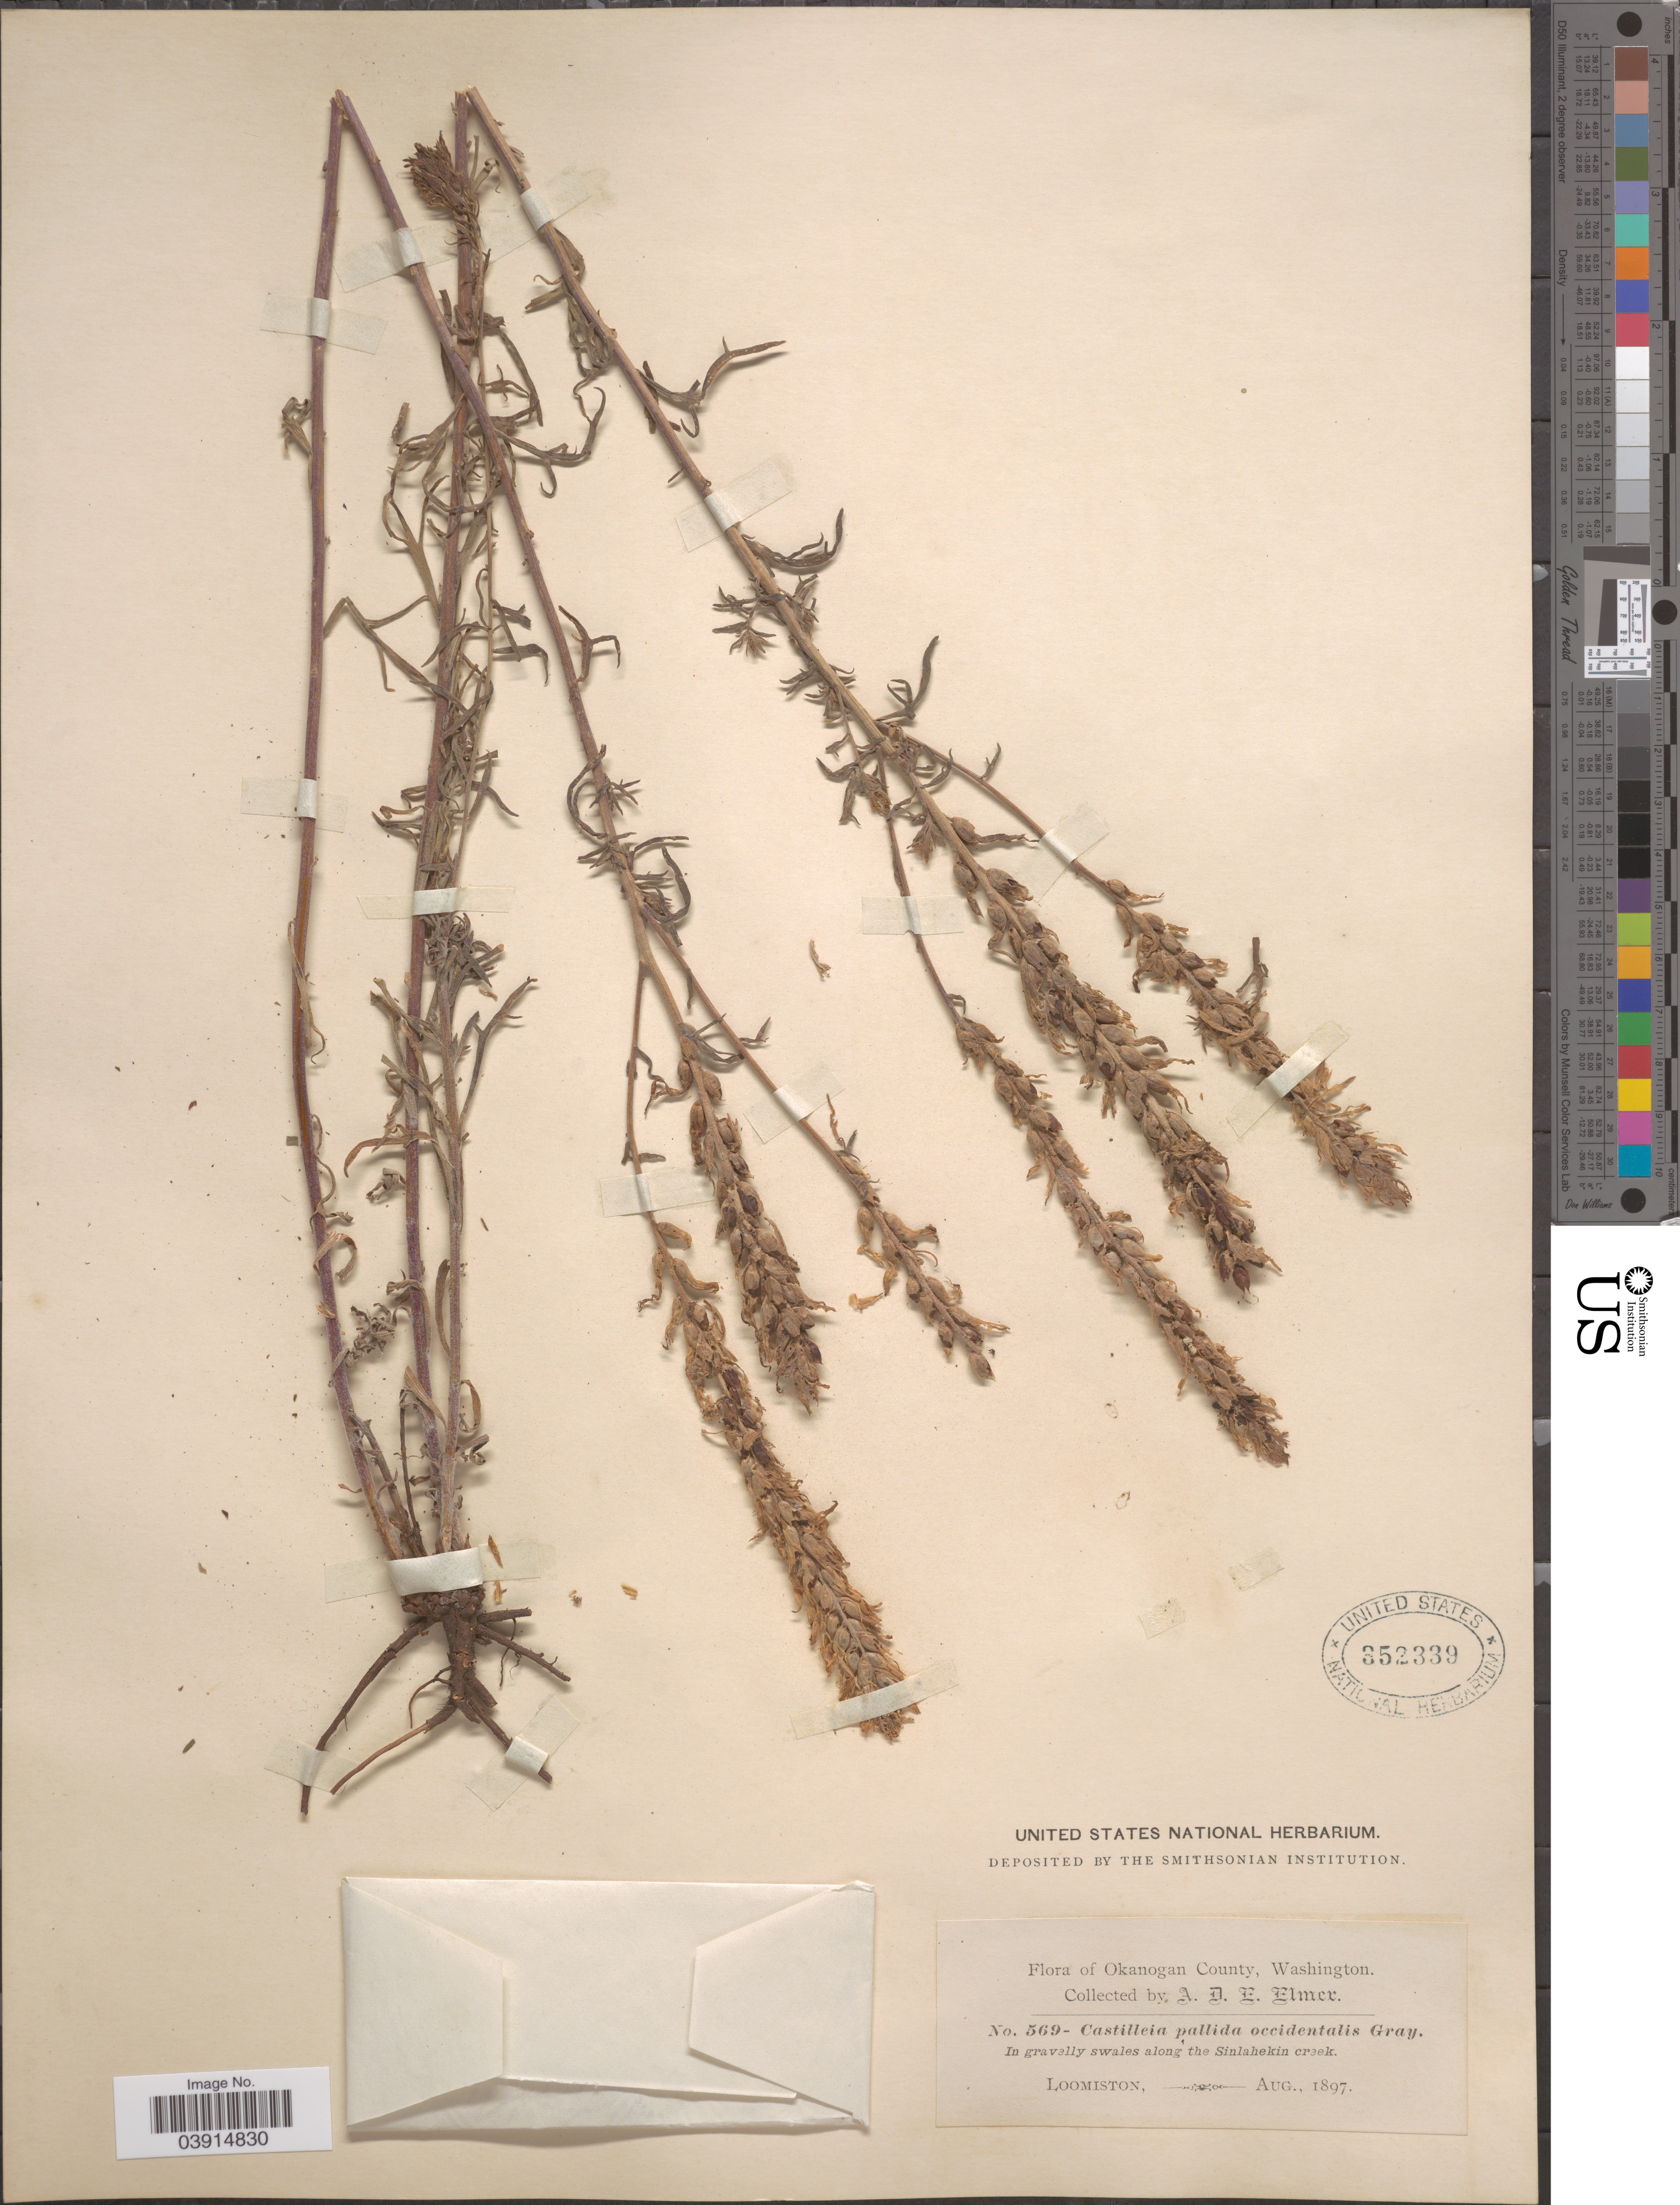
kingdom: Plantae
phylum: Tracheophyta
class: Magnoliopsida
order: Lamiales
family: Orobanchaceae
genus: Castilleja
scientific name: Castilleja sp.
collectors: A. D. E. Elmer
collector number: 569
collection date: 1897-08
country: United States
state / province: Washington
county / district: Okanogan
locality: Okanogan County. In gravelly swales along the Sinlahekin creek. Loomiston.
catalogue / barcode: US 352339